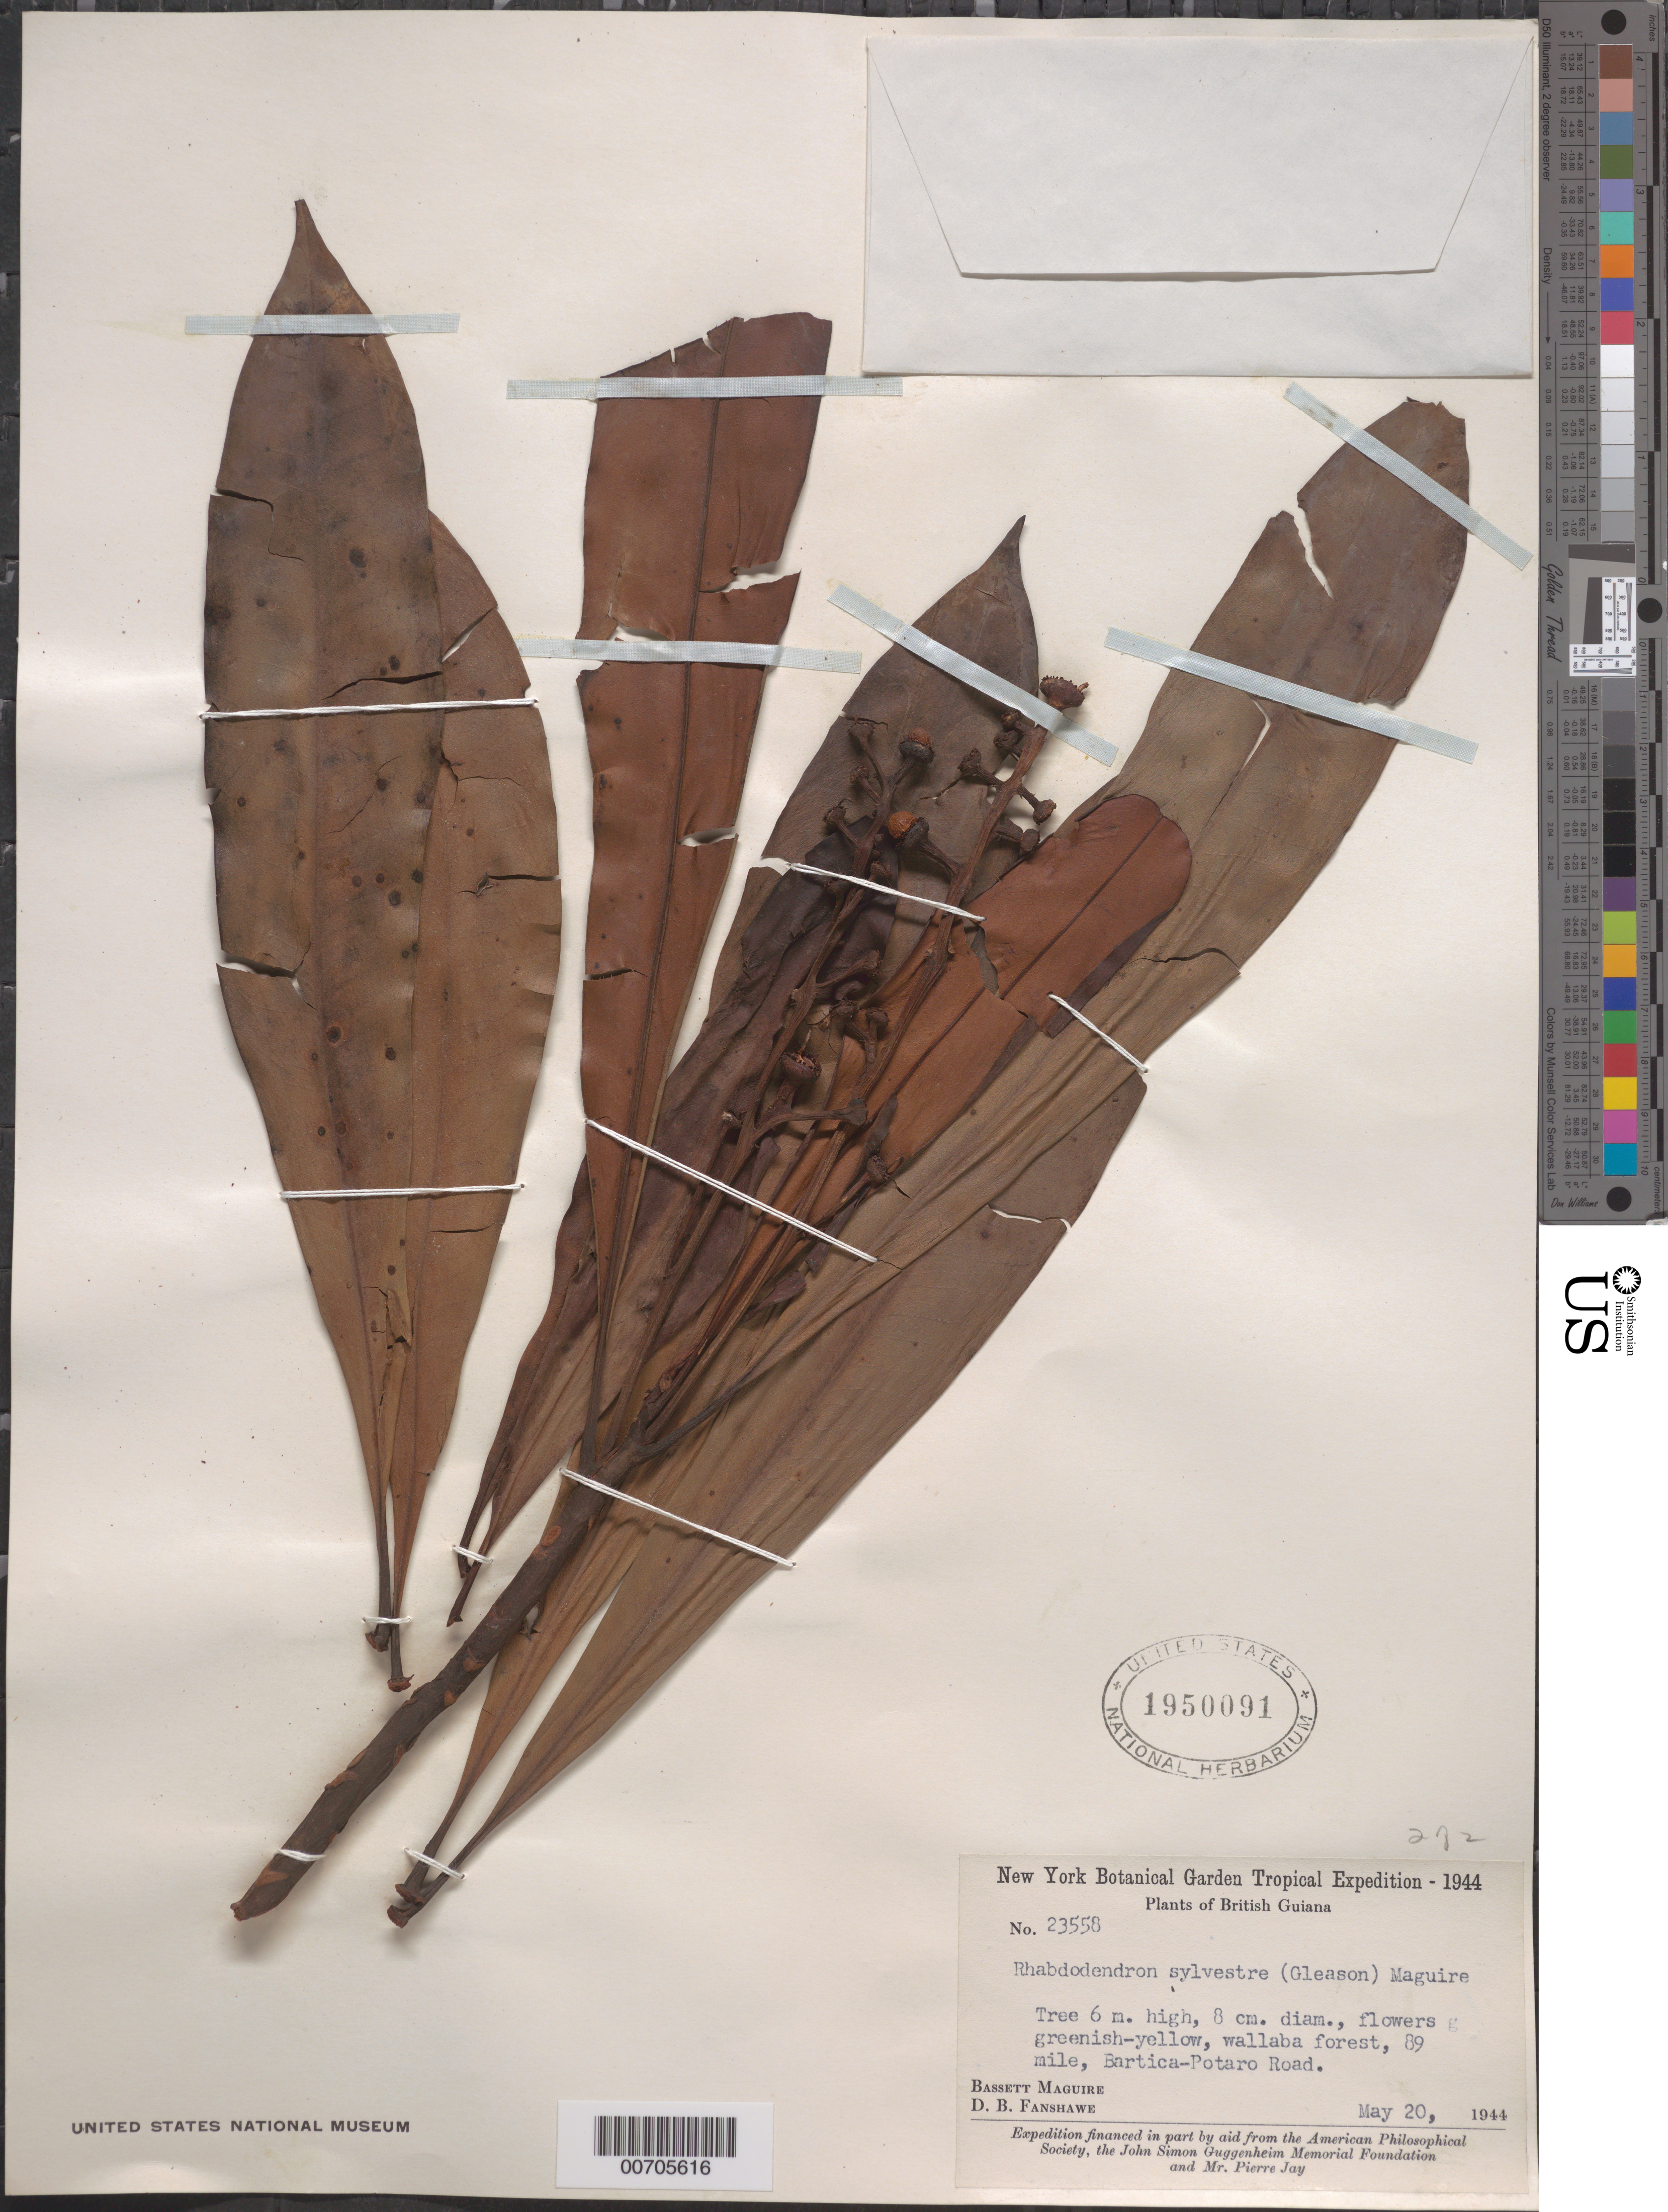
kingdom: Plantae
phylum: Tracheophyta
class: Magnoliopsida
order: Caryophyllales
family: Rhabdodendraceae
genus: Rhabdodendron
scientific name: Rhabdodendron sylvestre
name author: (Gleason) Maguire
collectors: B. Maguire & D. B. Fanshawe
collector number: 23558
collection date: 1944-05-20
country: Guyana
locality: British Guiana. 89 mile, Bartica-Potaro Road.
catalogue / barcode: US 1950091